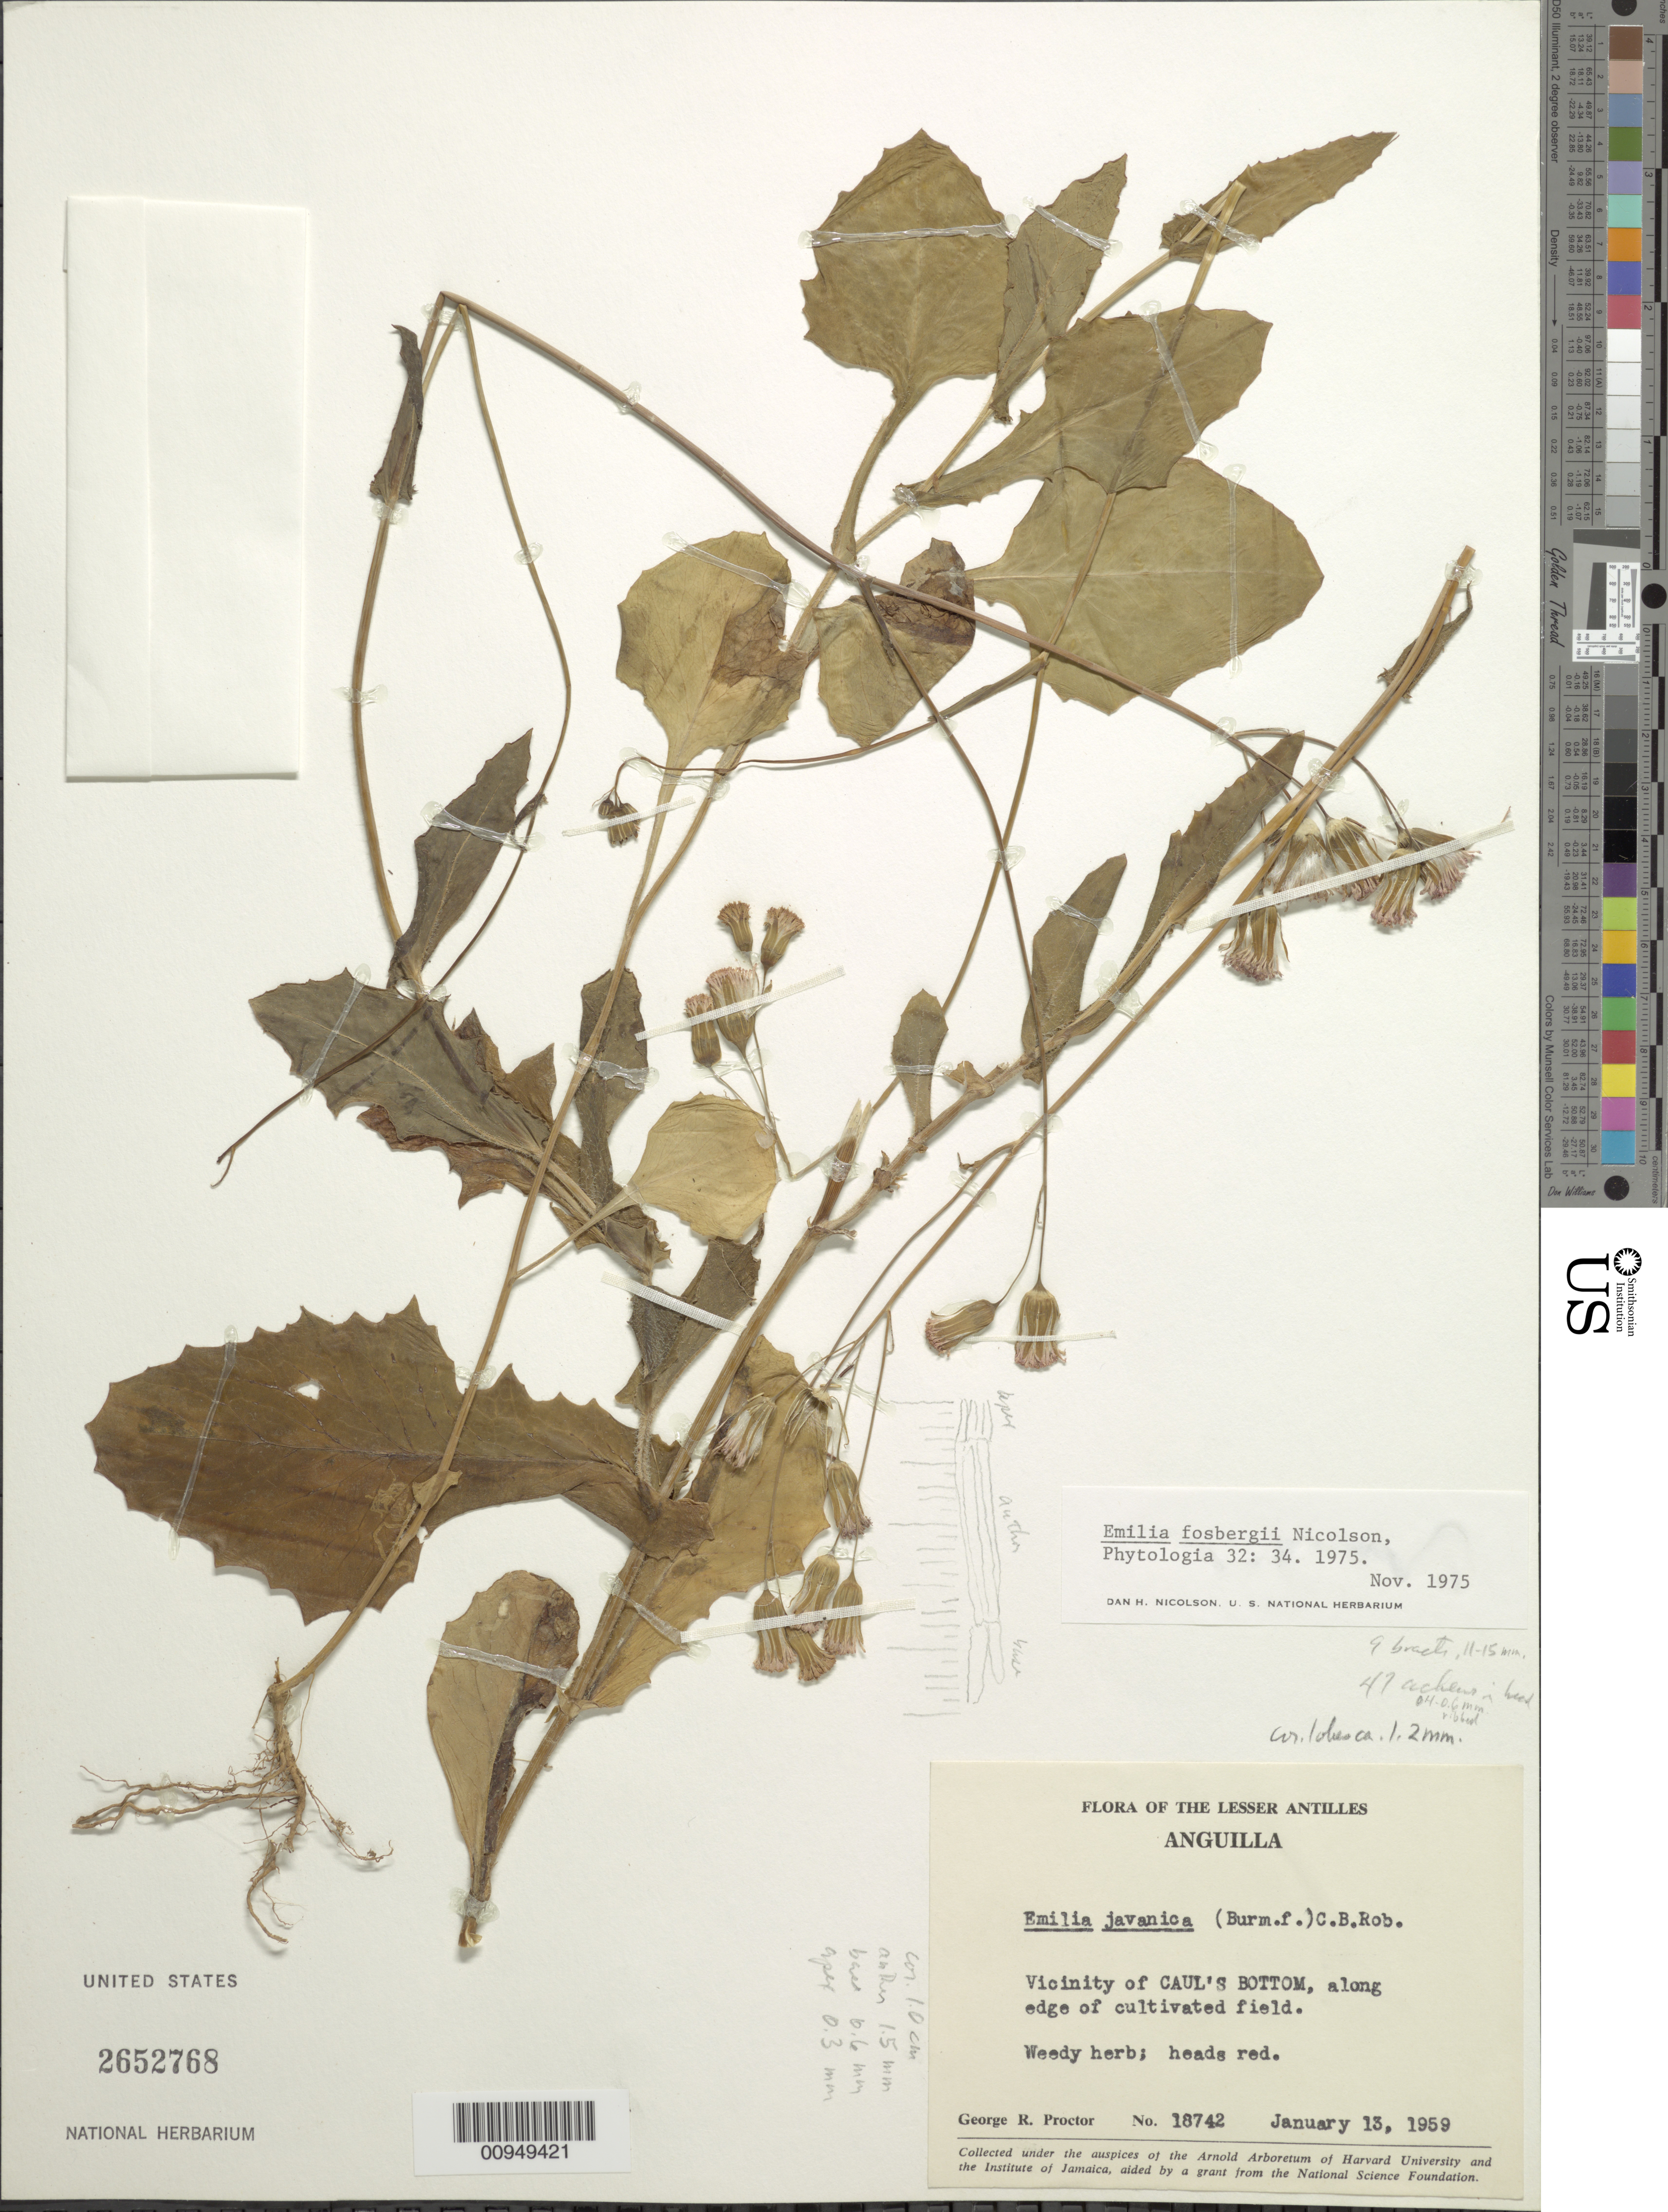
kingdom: Plantae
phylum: Tracheophyta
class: Magnoliopsida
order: Asterales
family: Asteraceae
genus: Emilia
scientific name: Emilia fosbergii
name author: Nicolson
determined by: Nicolson, Dan H.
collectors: G. R. Proctor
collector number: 18742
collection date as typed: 13 Jan 1959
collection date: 1959-01-13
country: Anguilla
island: Anguilla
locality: Vicinity of Caul's Bottom, cultivated field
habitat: Along edge of cultivated field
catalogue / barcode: US 2652768